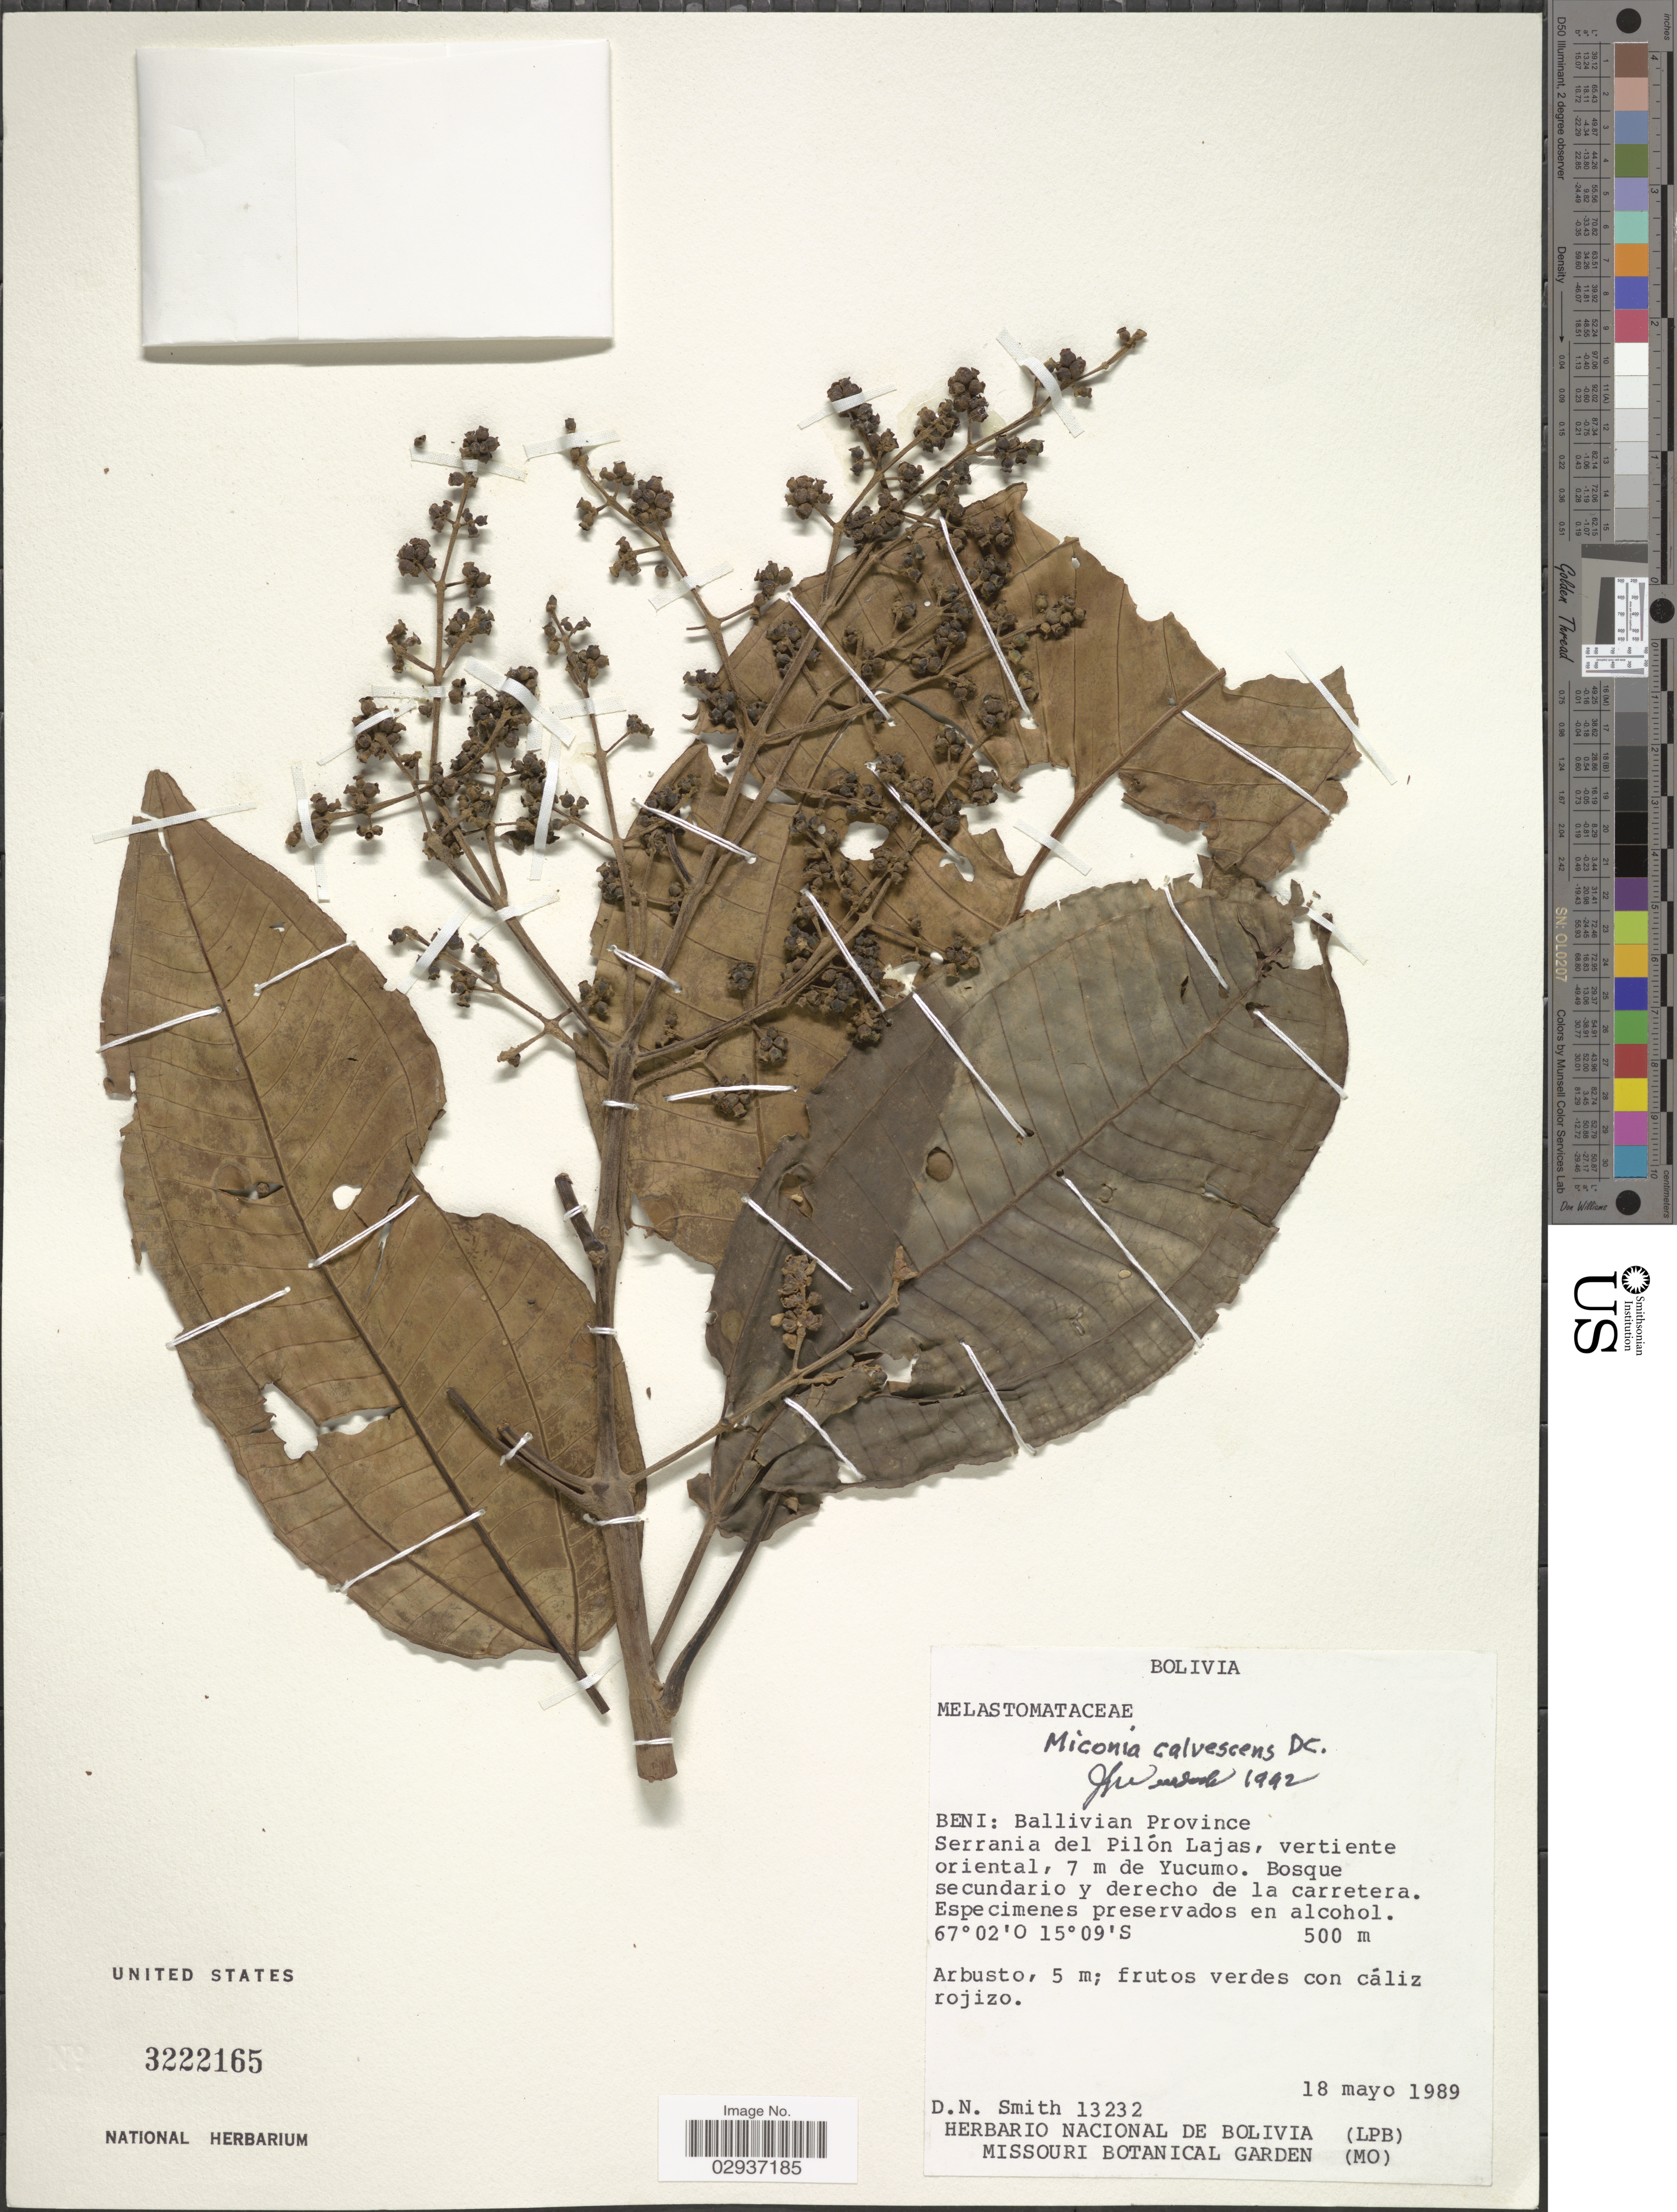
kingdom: Plantae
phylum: Tracheophyta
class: Magnoliopsida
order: Myrtales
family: Melastomataceae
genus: Miconia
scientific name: Miconia calvescens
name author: DC.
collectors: D. Smith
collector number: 13232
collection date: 1989-05-18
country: Bolivia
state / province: Beni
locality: Beni: Ballivian Province. Serrania del Pilón Lajas, vertiente oriental, 7 m de Yucumo.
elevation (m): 500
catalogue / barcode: US 3222165